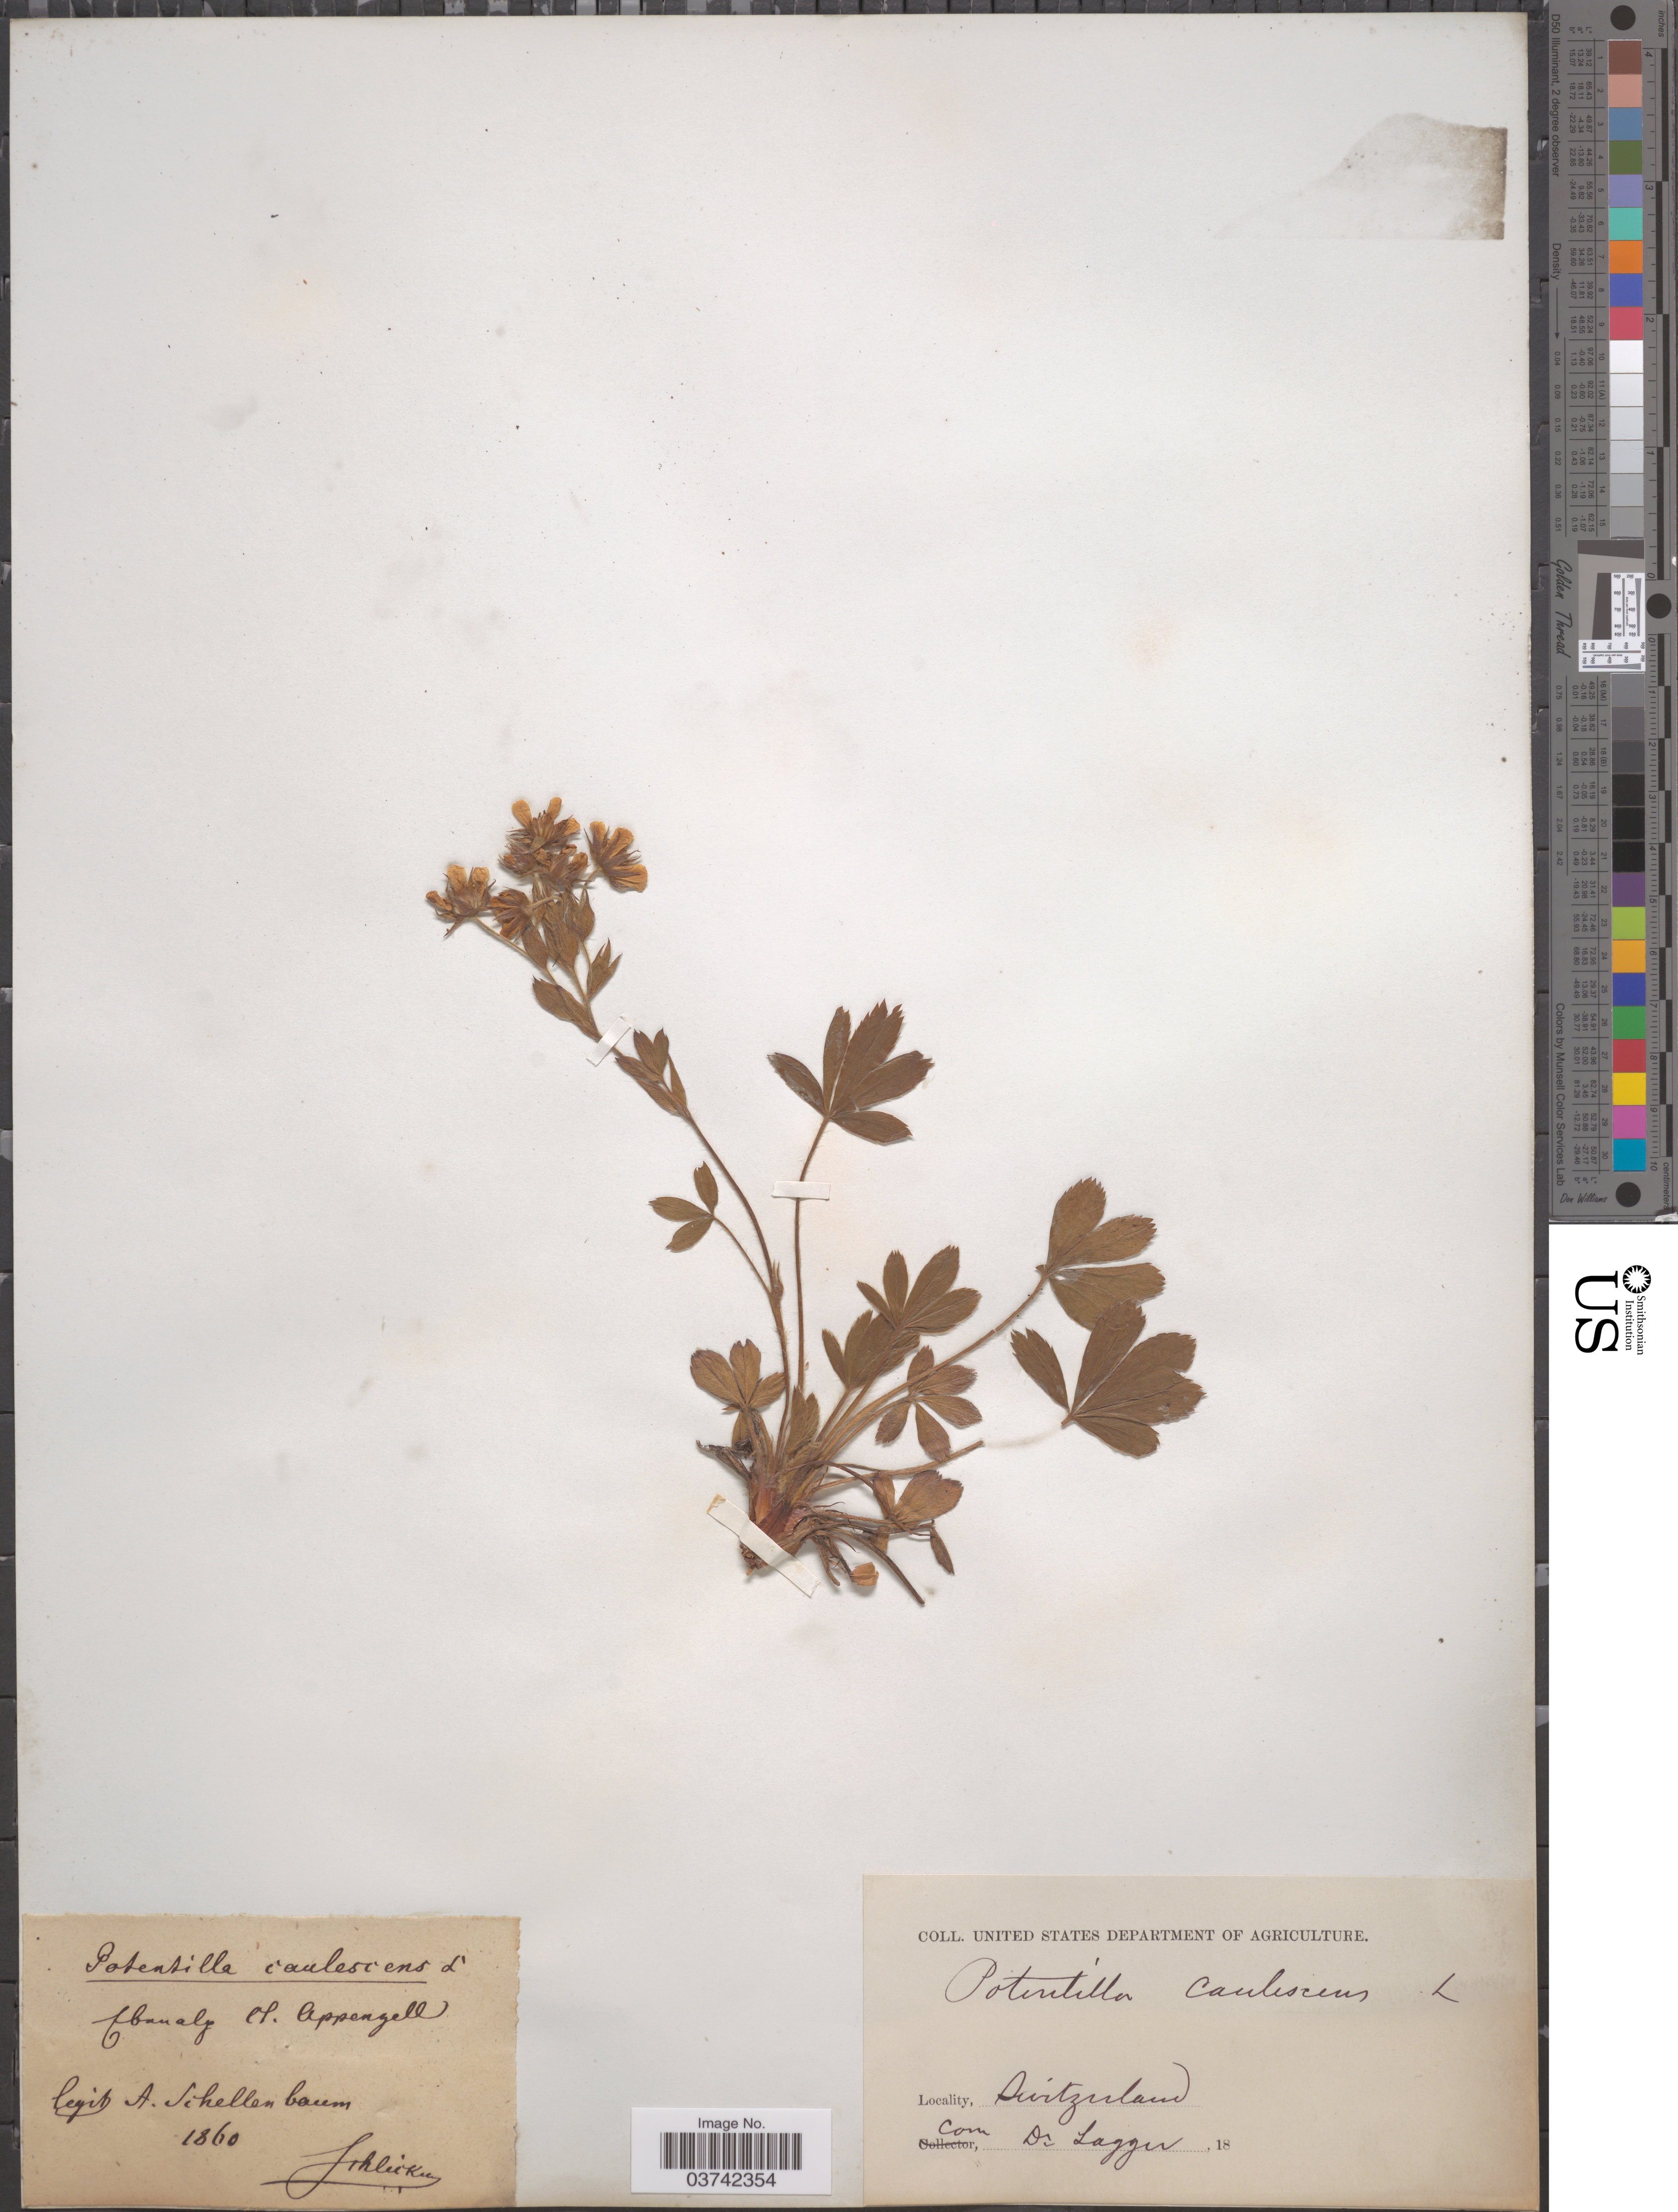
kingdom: Plantae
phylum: Tracheophyta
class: Magnoliopsida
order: Rosales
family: Rosaceae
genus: Potentilla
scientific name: Potentilla caulescens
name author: L.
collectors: A. Schellenbaum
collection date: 1860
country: Switzerland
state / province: Appenzell Ausserrhoden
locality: Ebenalp. Appenzell.